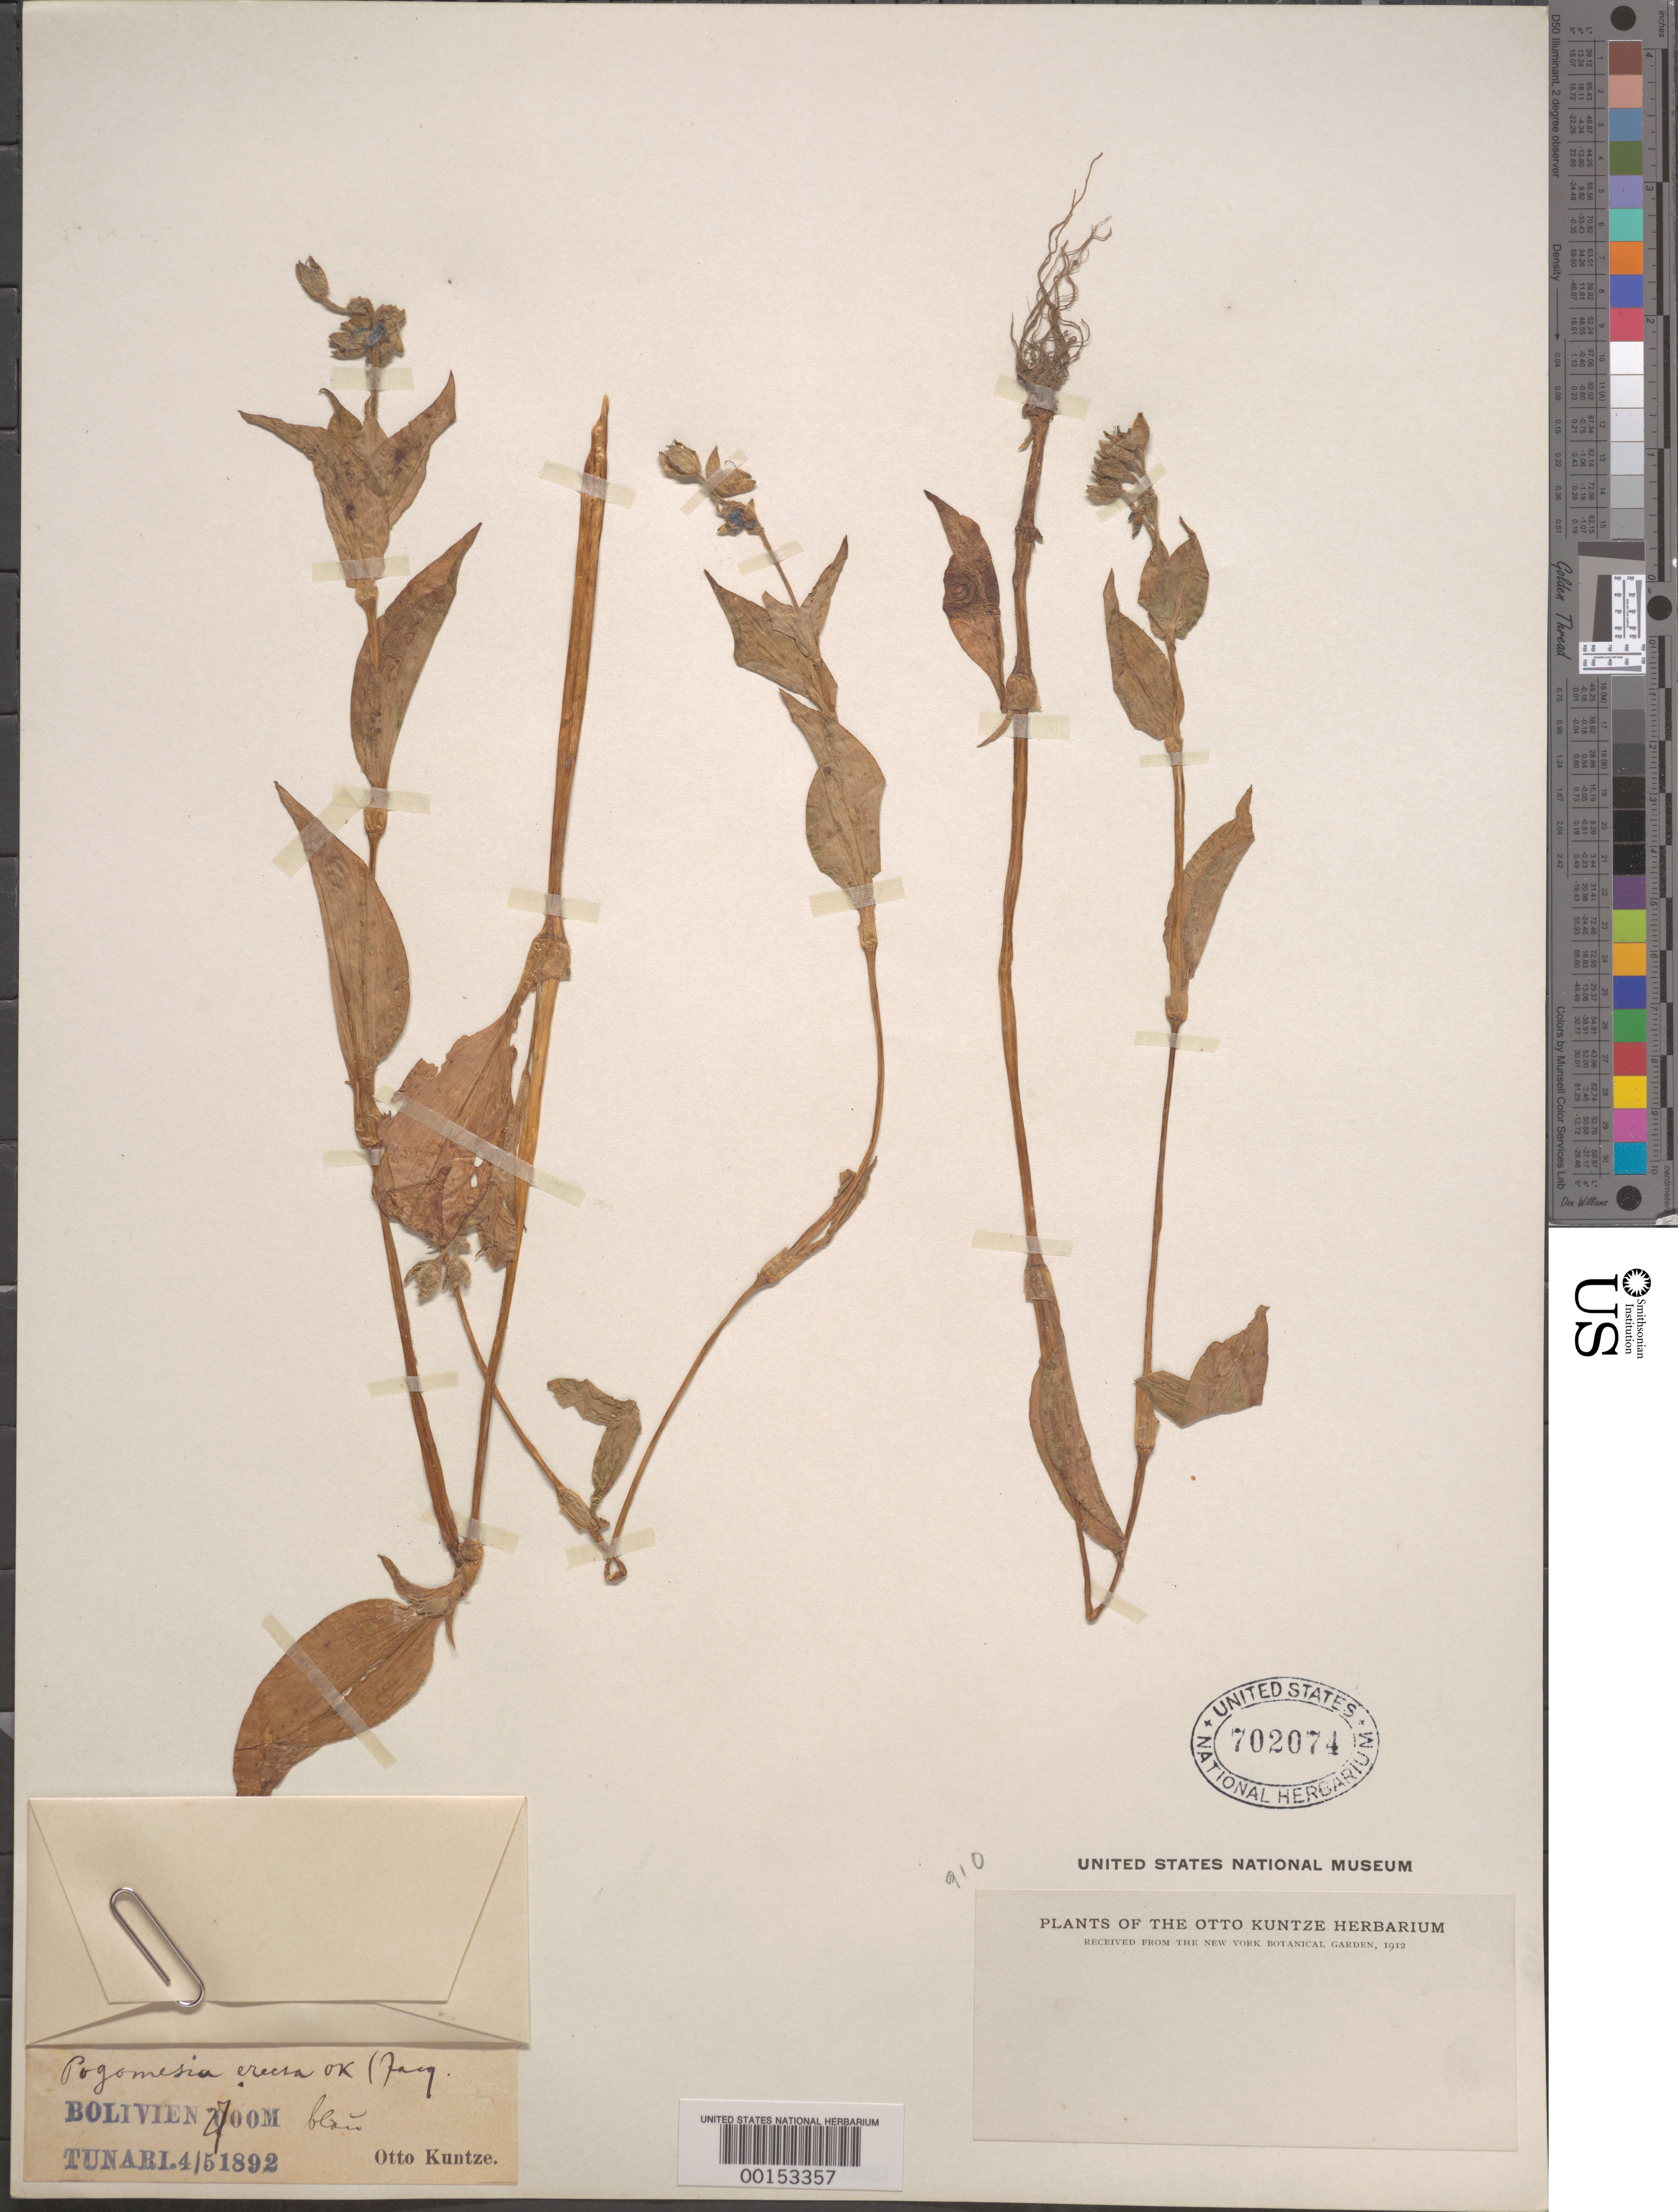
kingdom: Plantae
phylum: Tracheophyta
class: Liliopsida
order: Commelinales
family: Commelinaceae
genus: Tinantia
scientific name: Tinantia erecta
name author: (Jacq.) Fenzl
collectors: C.E.O. Kuntze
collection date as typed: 04 May 1892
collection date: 1892-05-04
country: Bolivia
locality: Mapiri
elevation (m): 2700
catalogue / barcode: US 702074